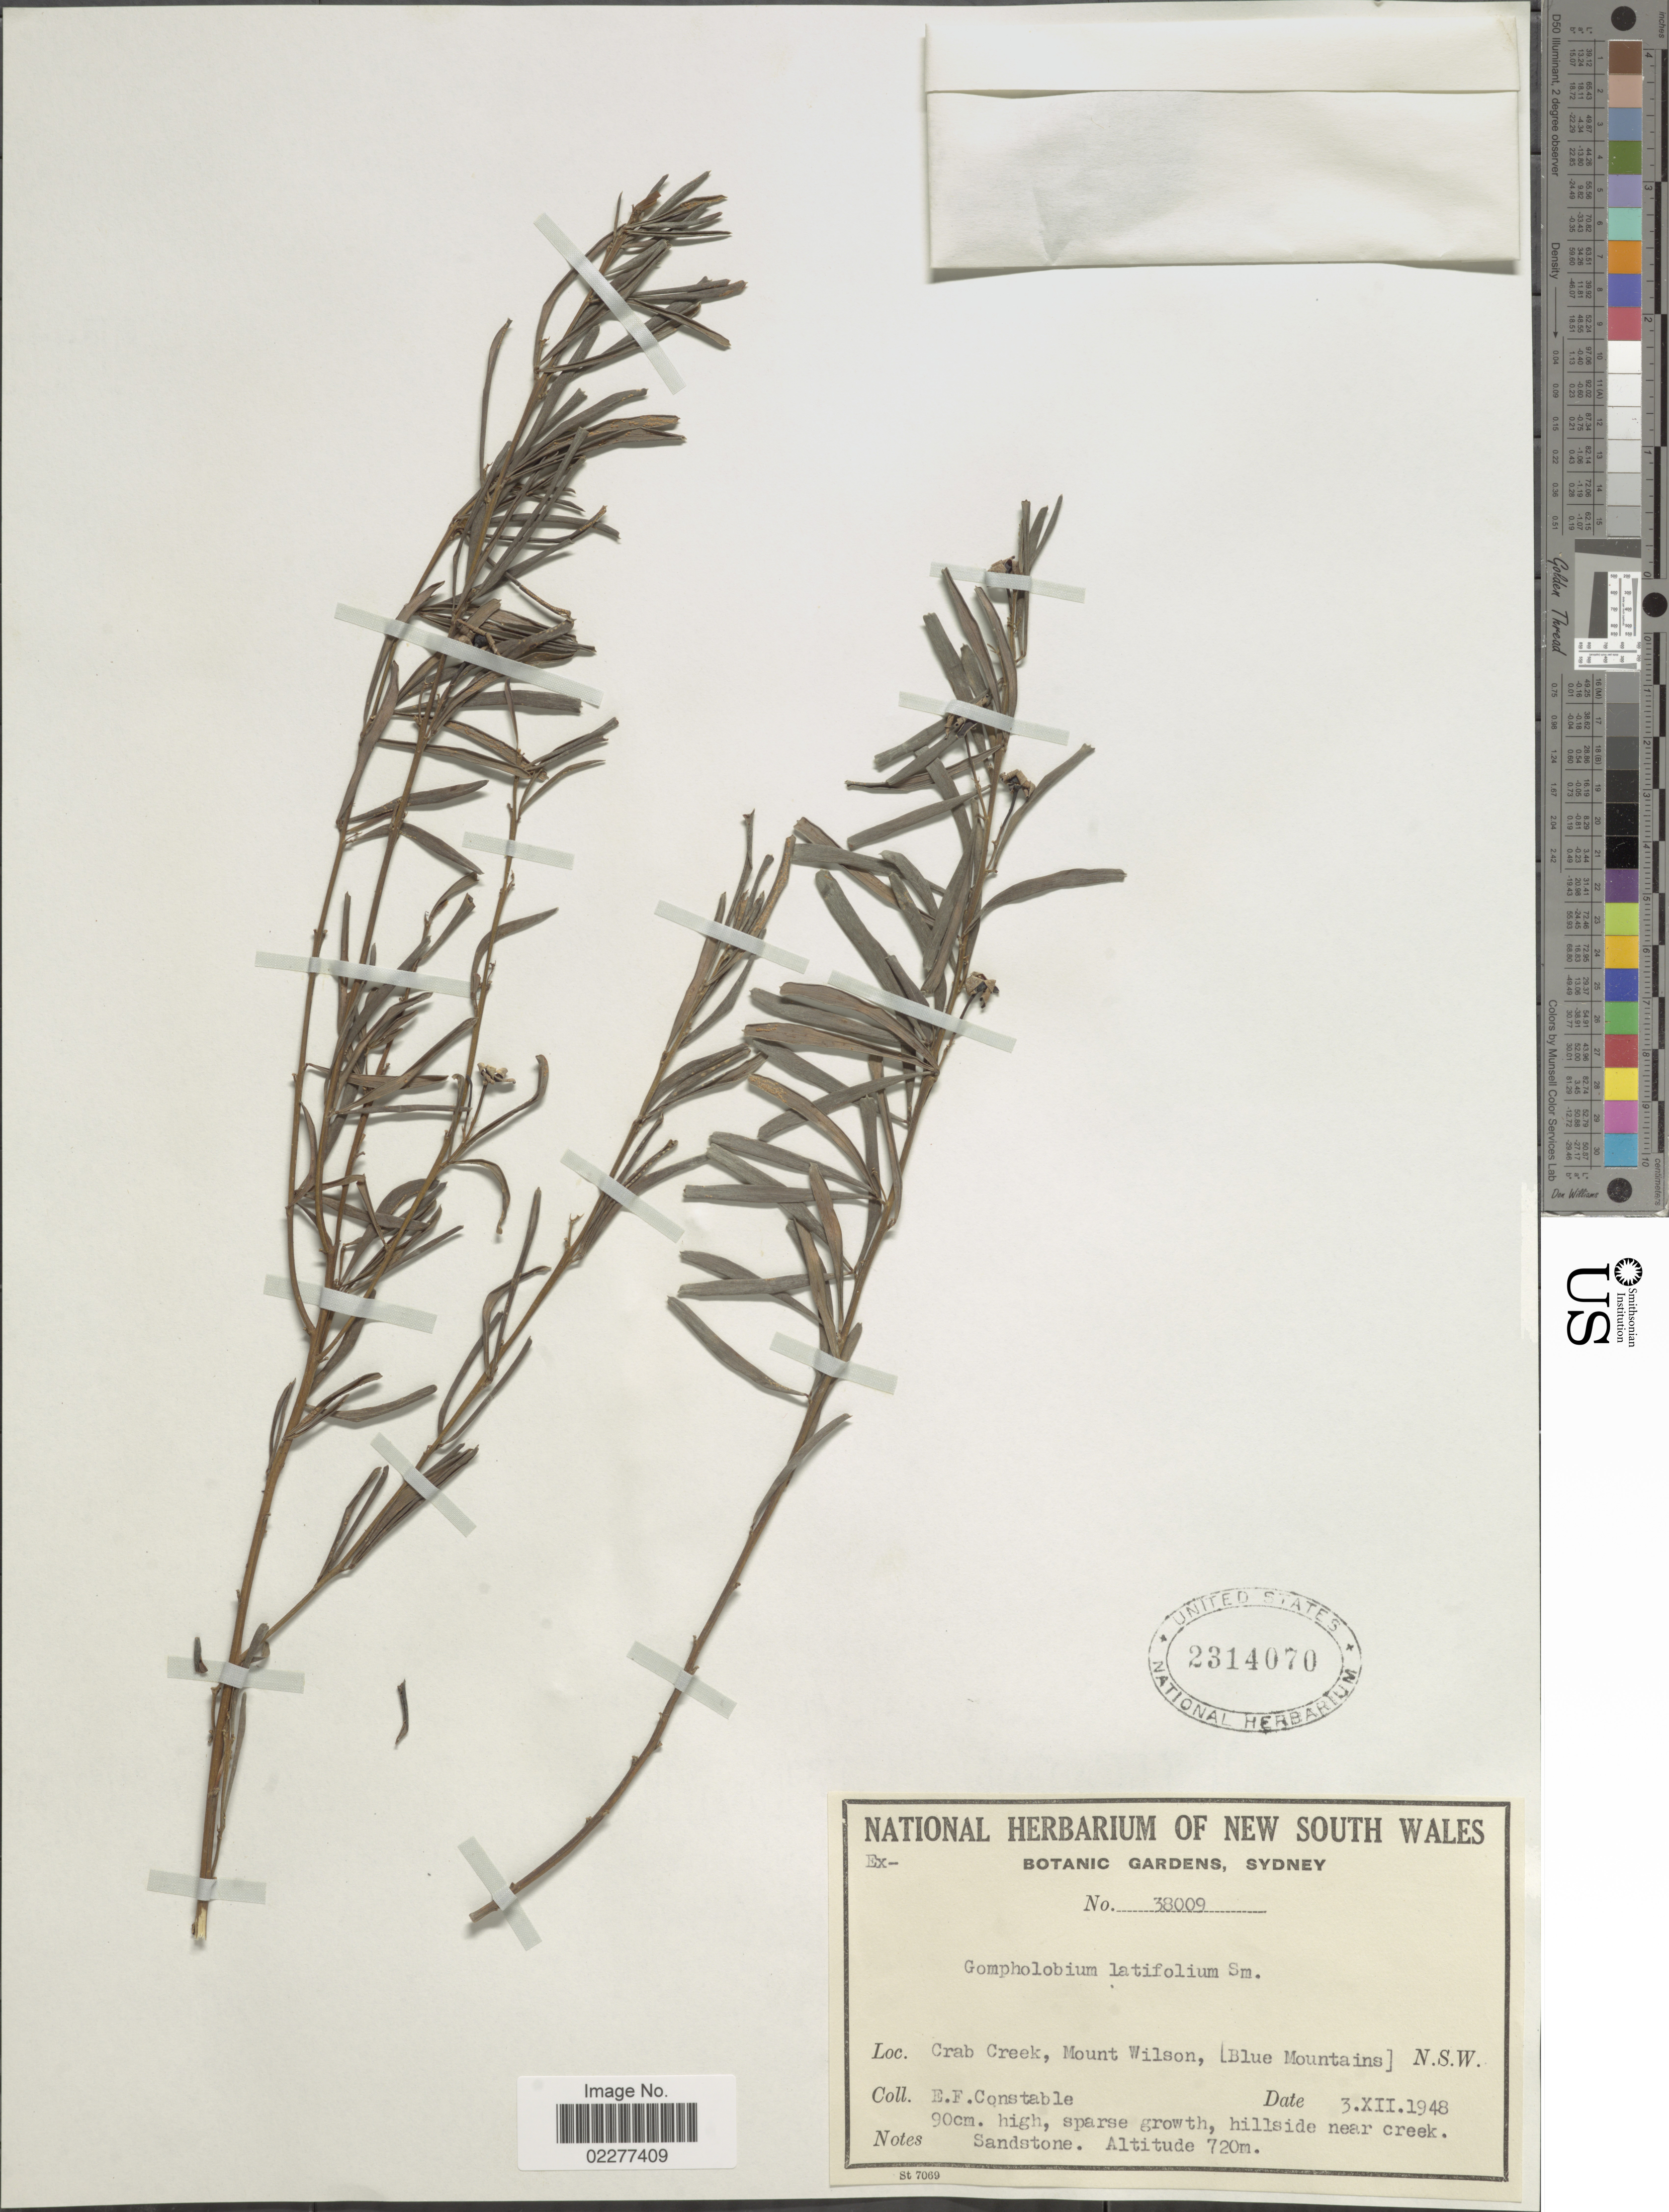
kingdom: Plantae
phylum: Tracheophyta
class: Magnoliopsida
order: Fabales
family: Fabaceae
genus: Gompholobium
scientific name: Gompholobium latifolium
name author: Sm.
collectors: E. F. Constable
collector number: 38009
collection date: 1948-12-03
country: Australia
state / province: New South Wales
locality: Crab Creek, Mount Wilson, [Blue Mountains], sparse growth, hillside near creek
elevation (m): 720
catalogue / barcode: US 2314070